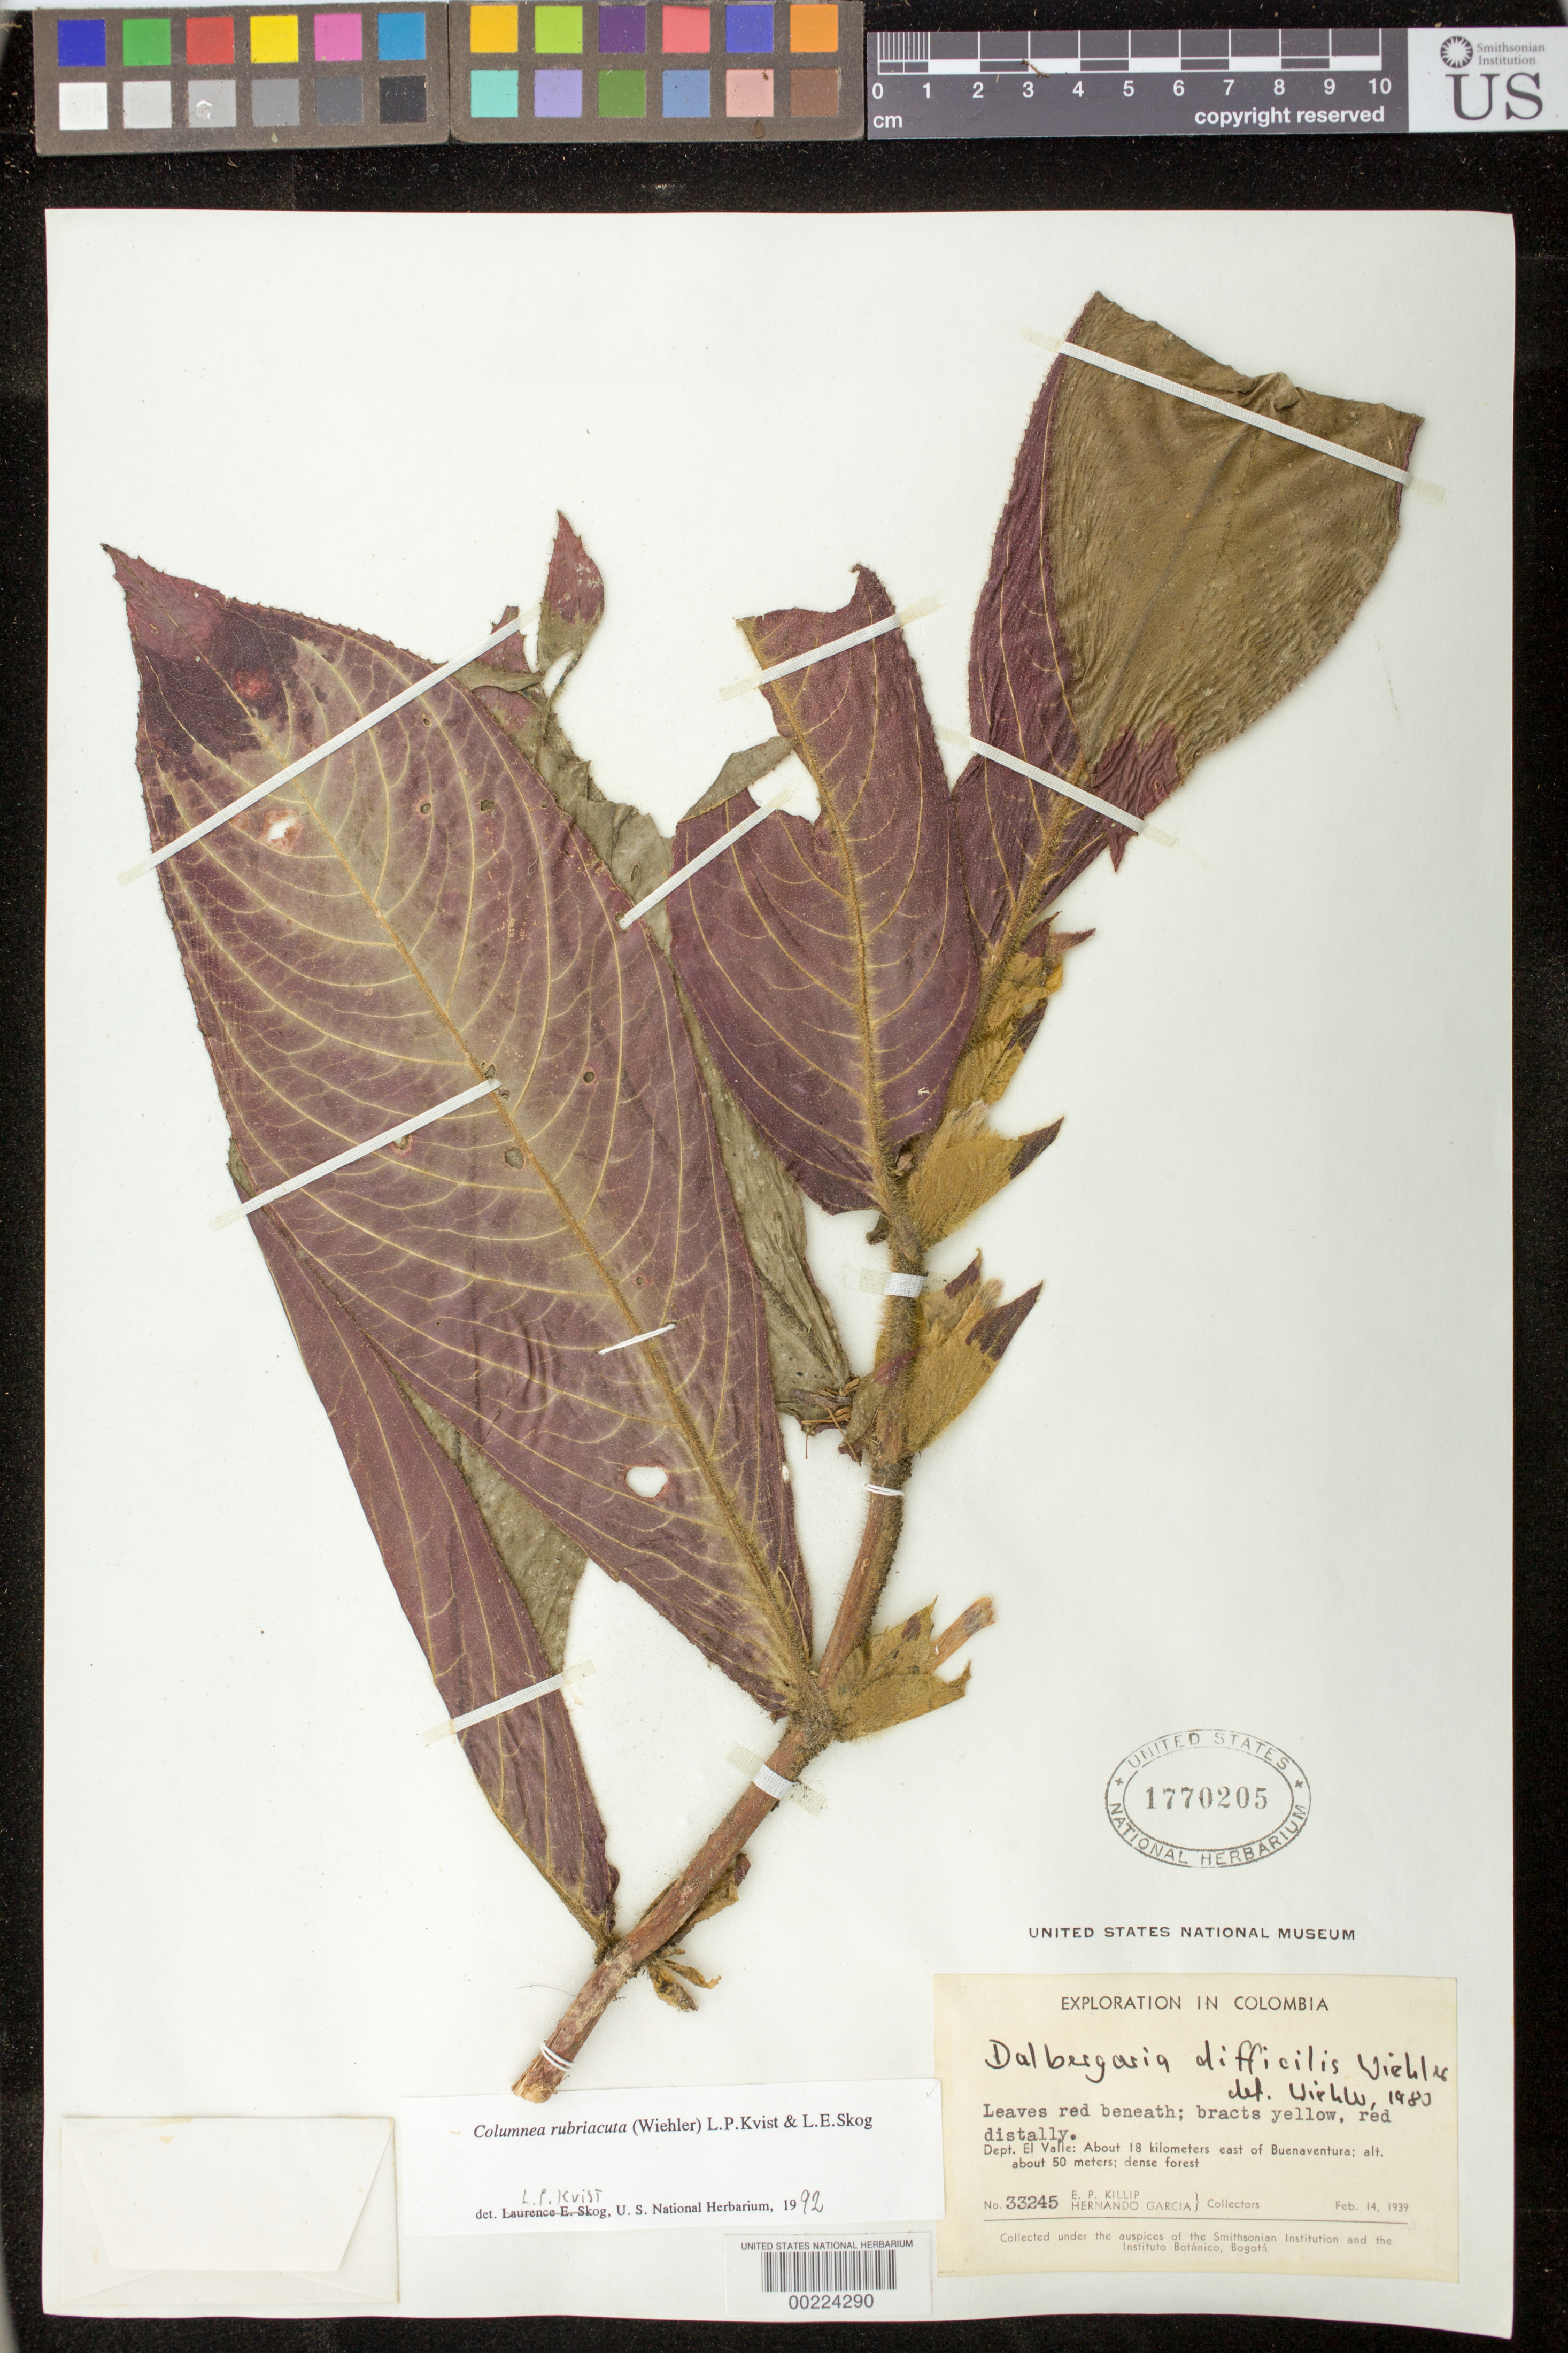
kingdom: Plantae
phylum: Tracheophyta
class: Magnoliopsida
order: Lamiales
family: Gesneriaceae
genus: Columnea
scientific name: Columnea rubriacuta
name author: (Wiehler) L.P. Kvist & L.E. Skog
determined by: Kvist, L. P., (US), Smithsonian Institution - National Museum of Natural History (UNITED STATES)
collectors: E. P. Killip & H. Garcia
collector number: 33245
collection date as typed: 14 Feb 1939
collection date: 1939-02-14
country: Colombia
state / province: Valle del Cauca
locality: About 18 km E of Buenaventura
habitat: Dense forest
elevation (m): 50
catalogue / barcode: US 1770205